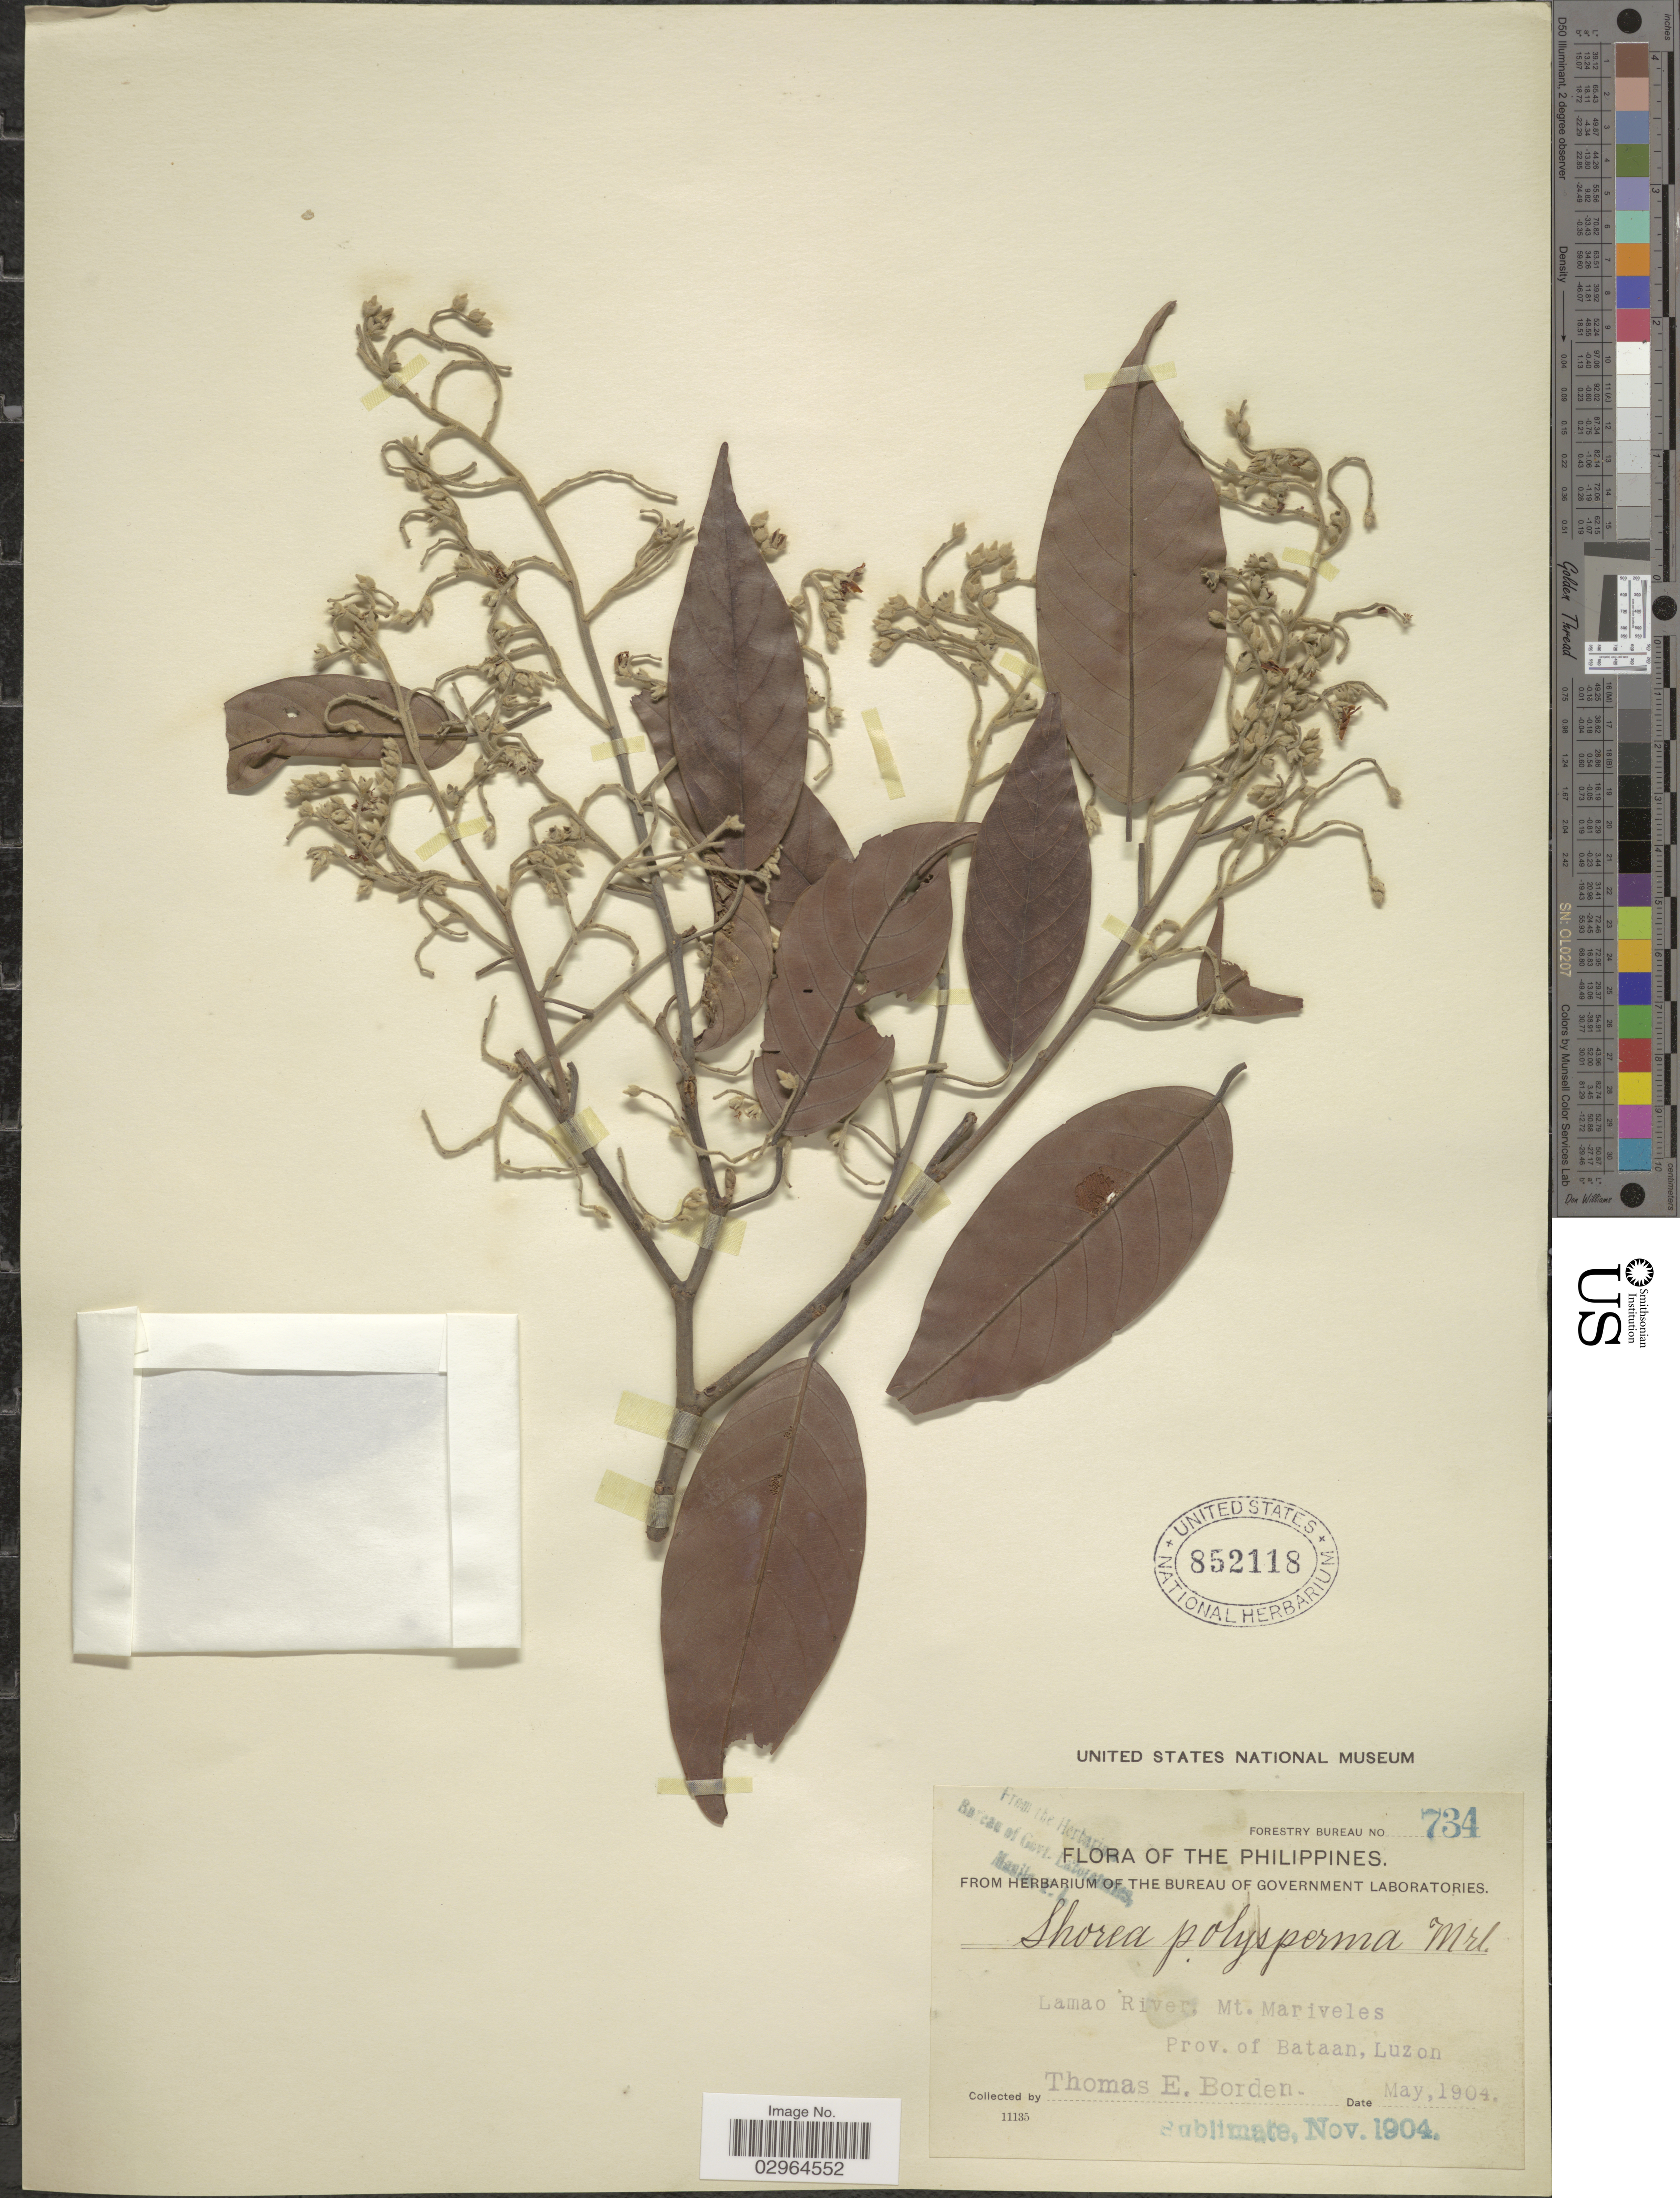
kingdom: Plantae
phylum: Tracheophyta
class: Magnoliopsida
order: Malvales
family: Dipterocarpaceae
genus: Rubroshorea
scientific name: Rubroshorea polysperma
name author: (Blanco) P.S. Ashton & J. Heck.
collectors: T. E. Borden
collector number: Forestry Bureau 734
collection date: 1904-05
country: Philippines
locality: Lamao River, Mt. Mariveles, Prov. of Bataan, Luzon.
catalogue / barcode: US 852118